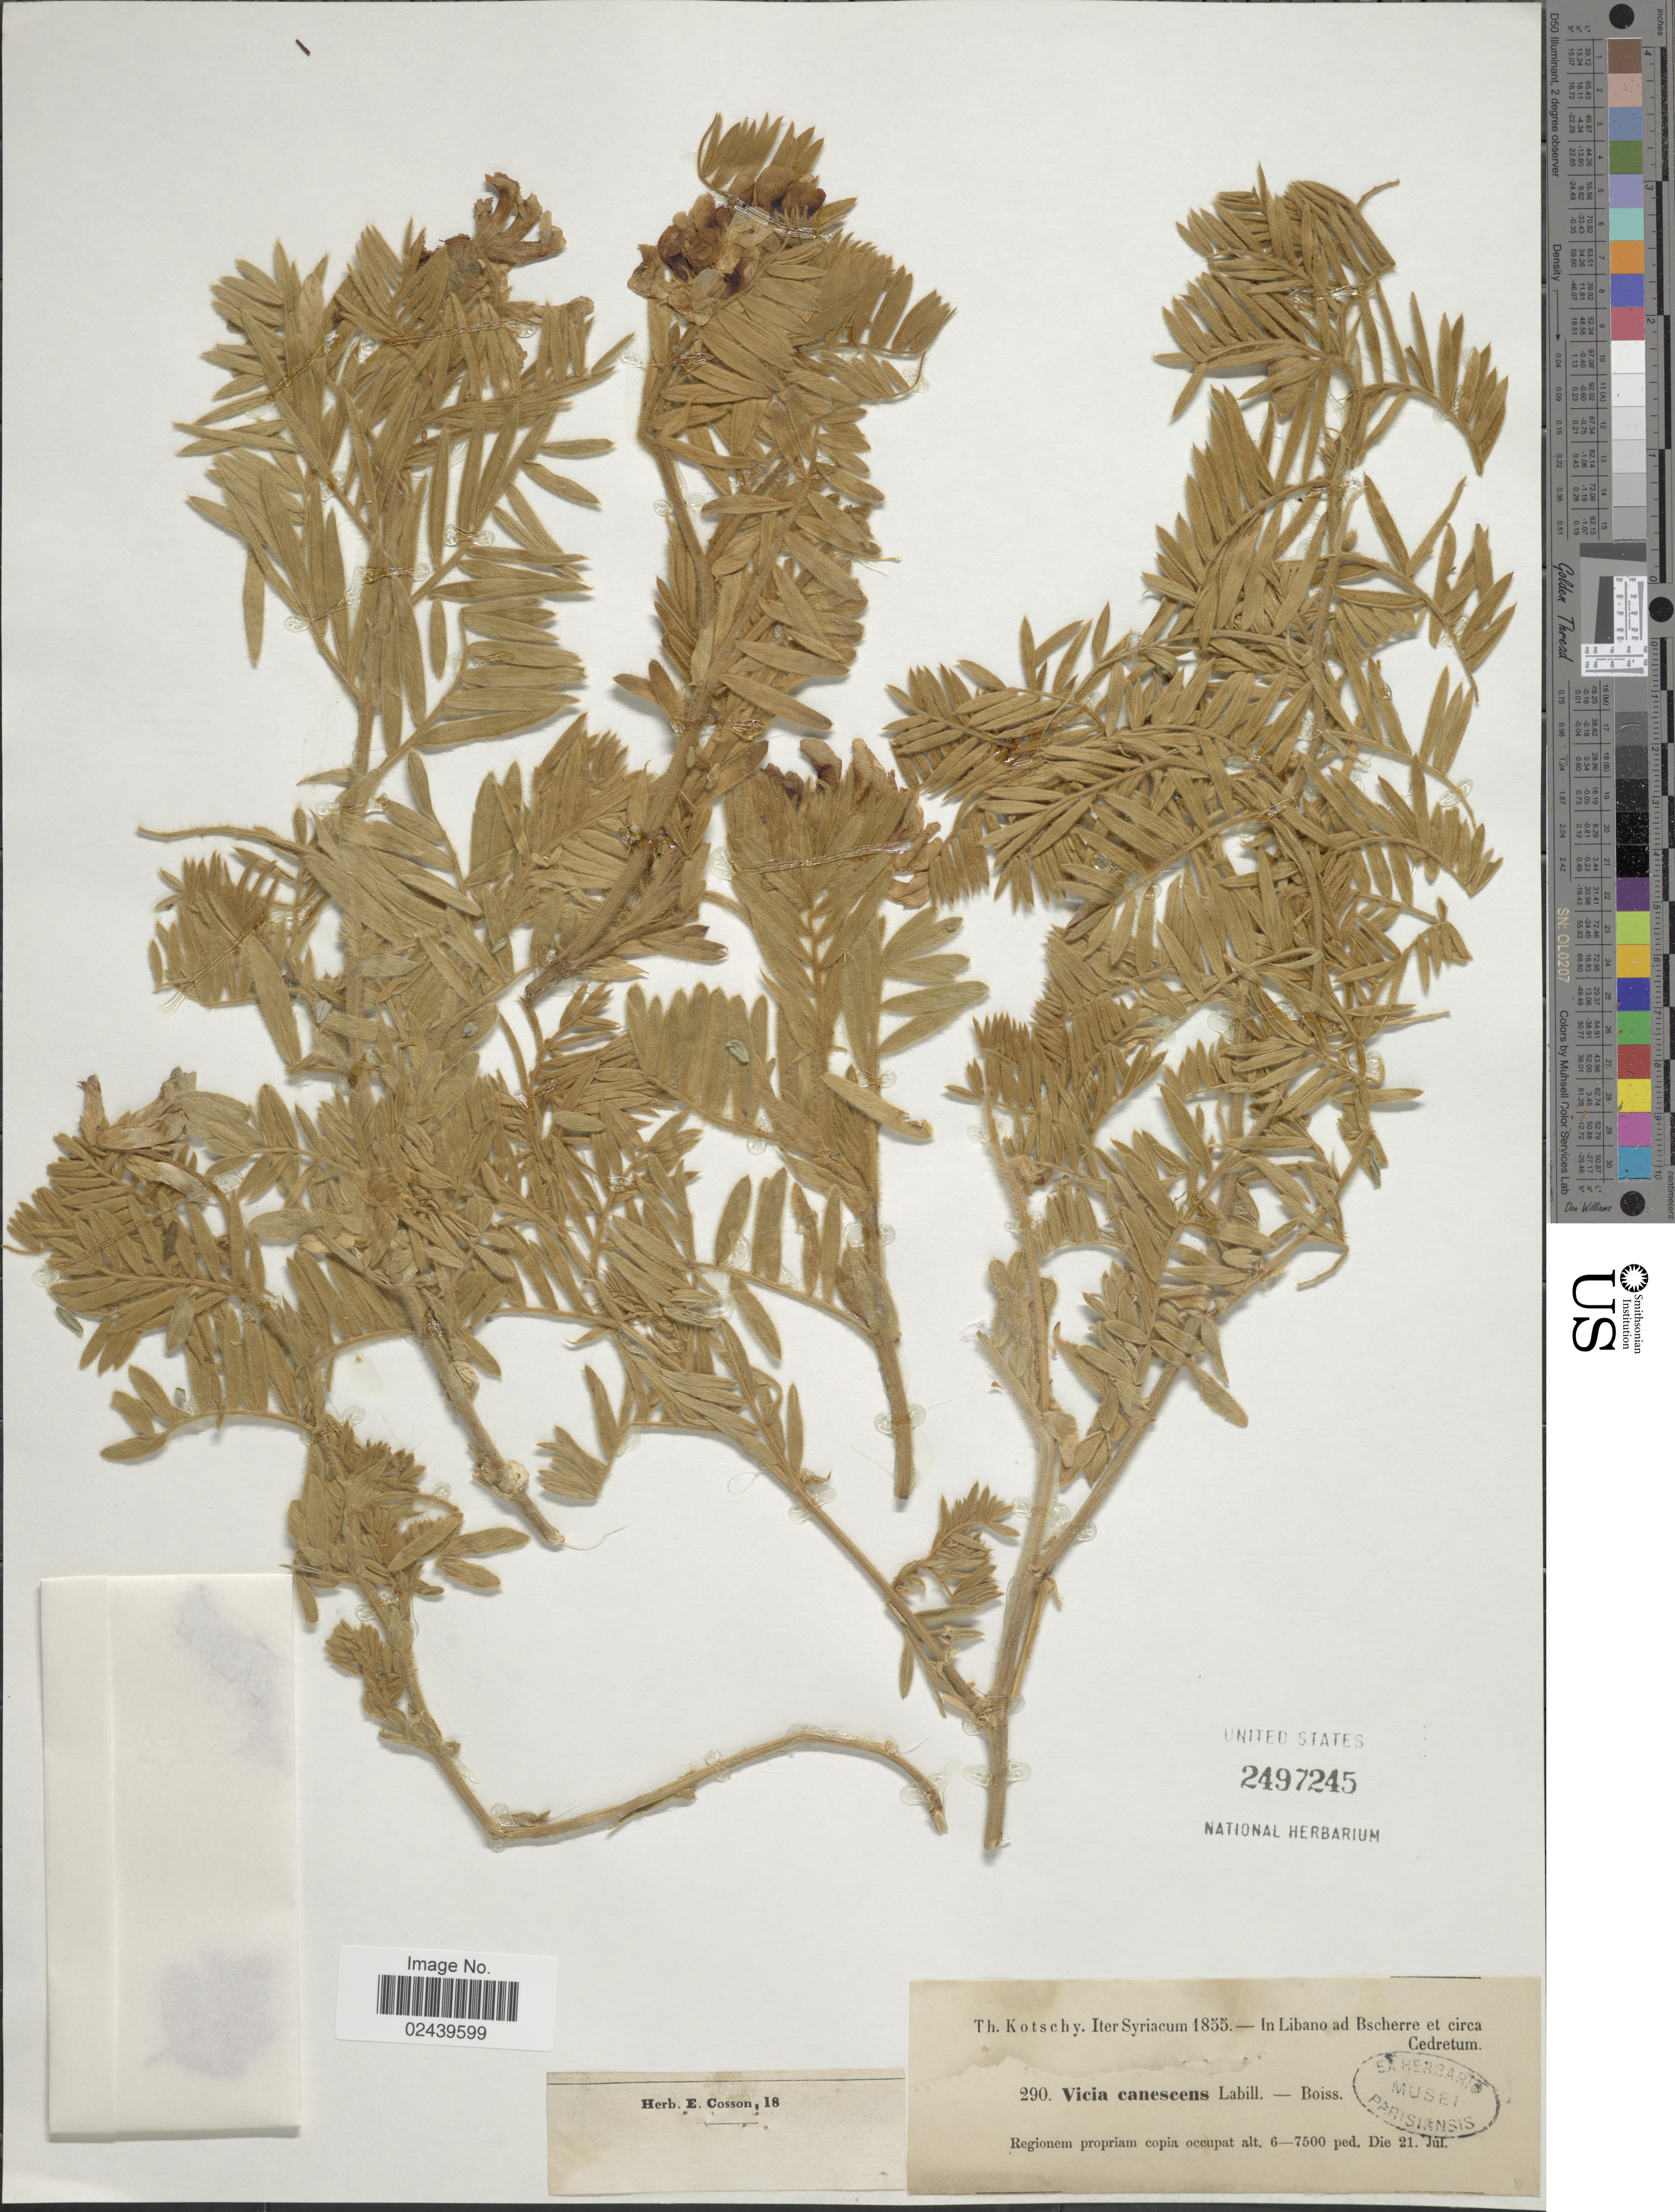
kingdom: Plantae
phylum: Tracheophyta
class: Magnoliopsida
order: Fabales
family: Fabaceae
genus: Vicia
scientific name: Vicia canescens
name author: Labill.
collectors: K. G. Kotschy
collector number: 290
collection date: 1855-07-21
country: Syria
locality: Syriacum. In Libano ad Bscherre et circa Cedretum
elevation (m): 1829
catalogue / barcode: US 2497245